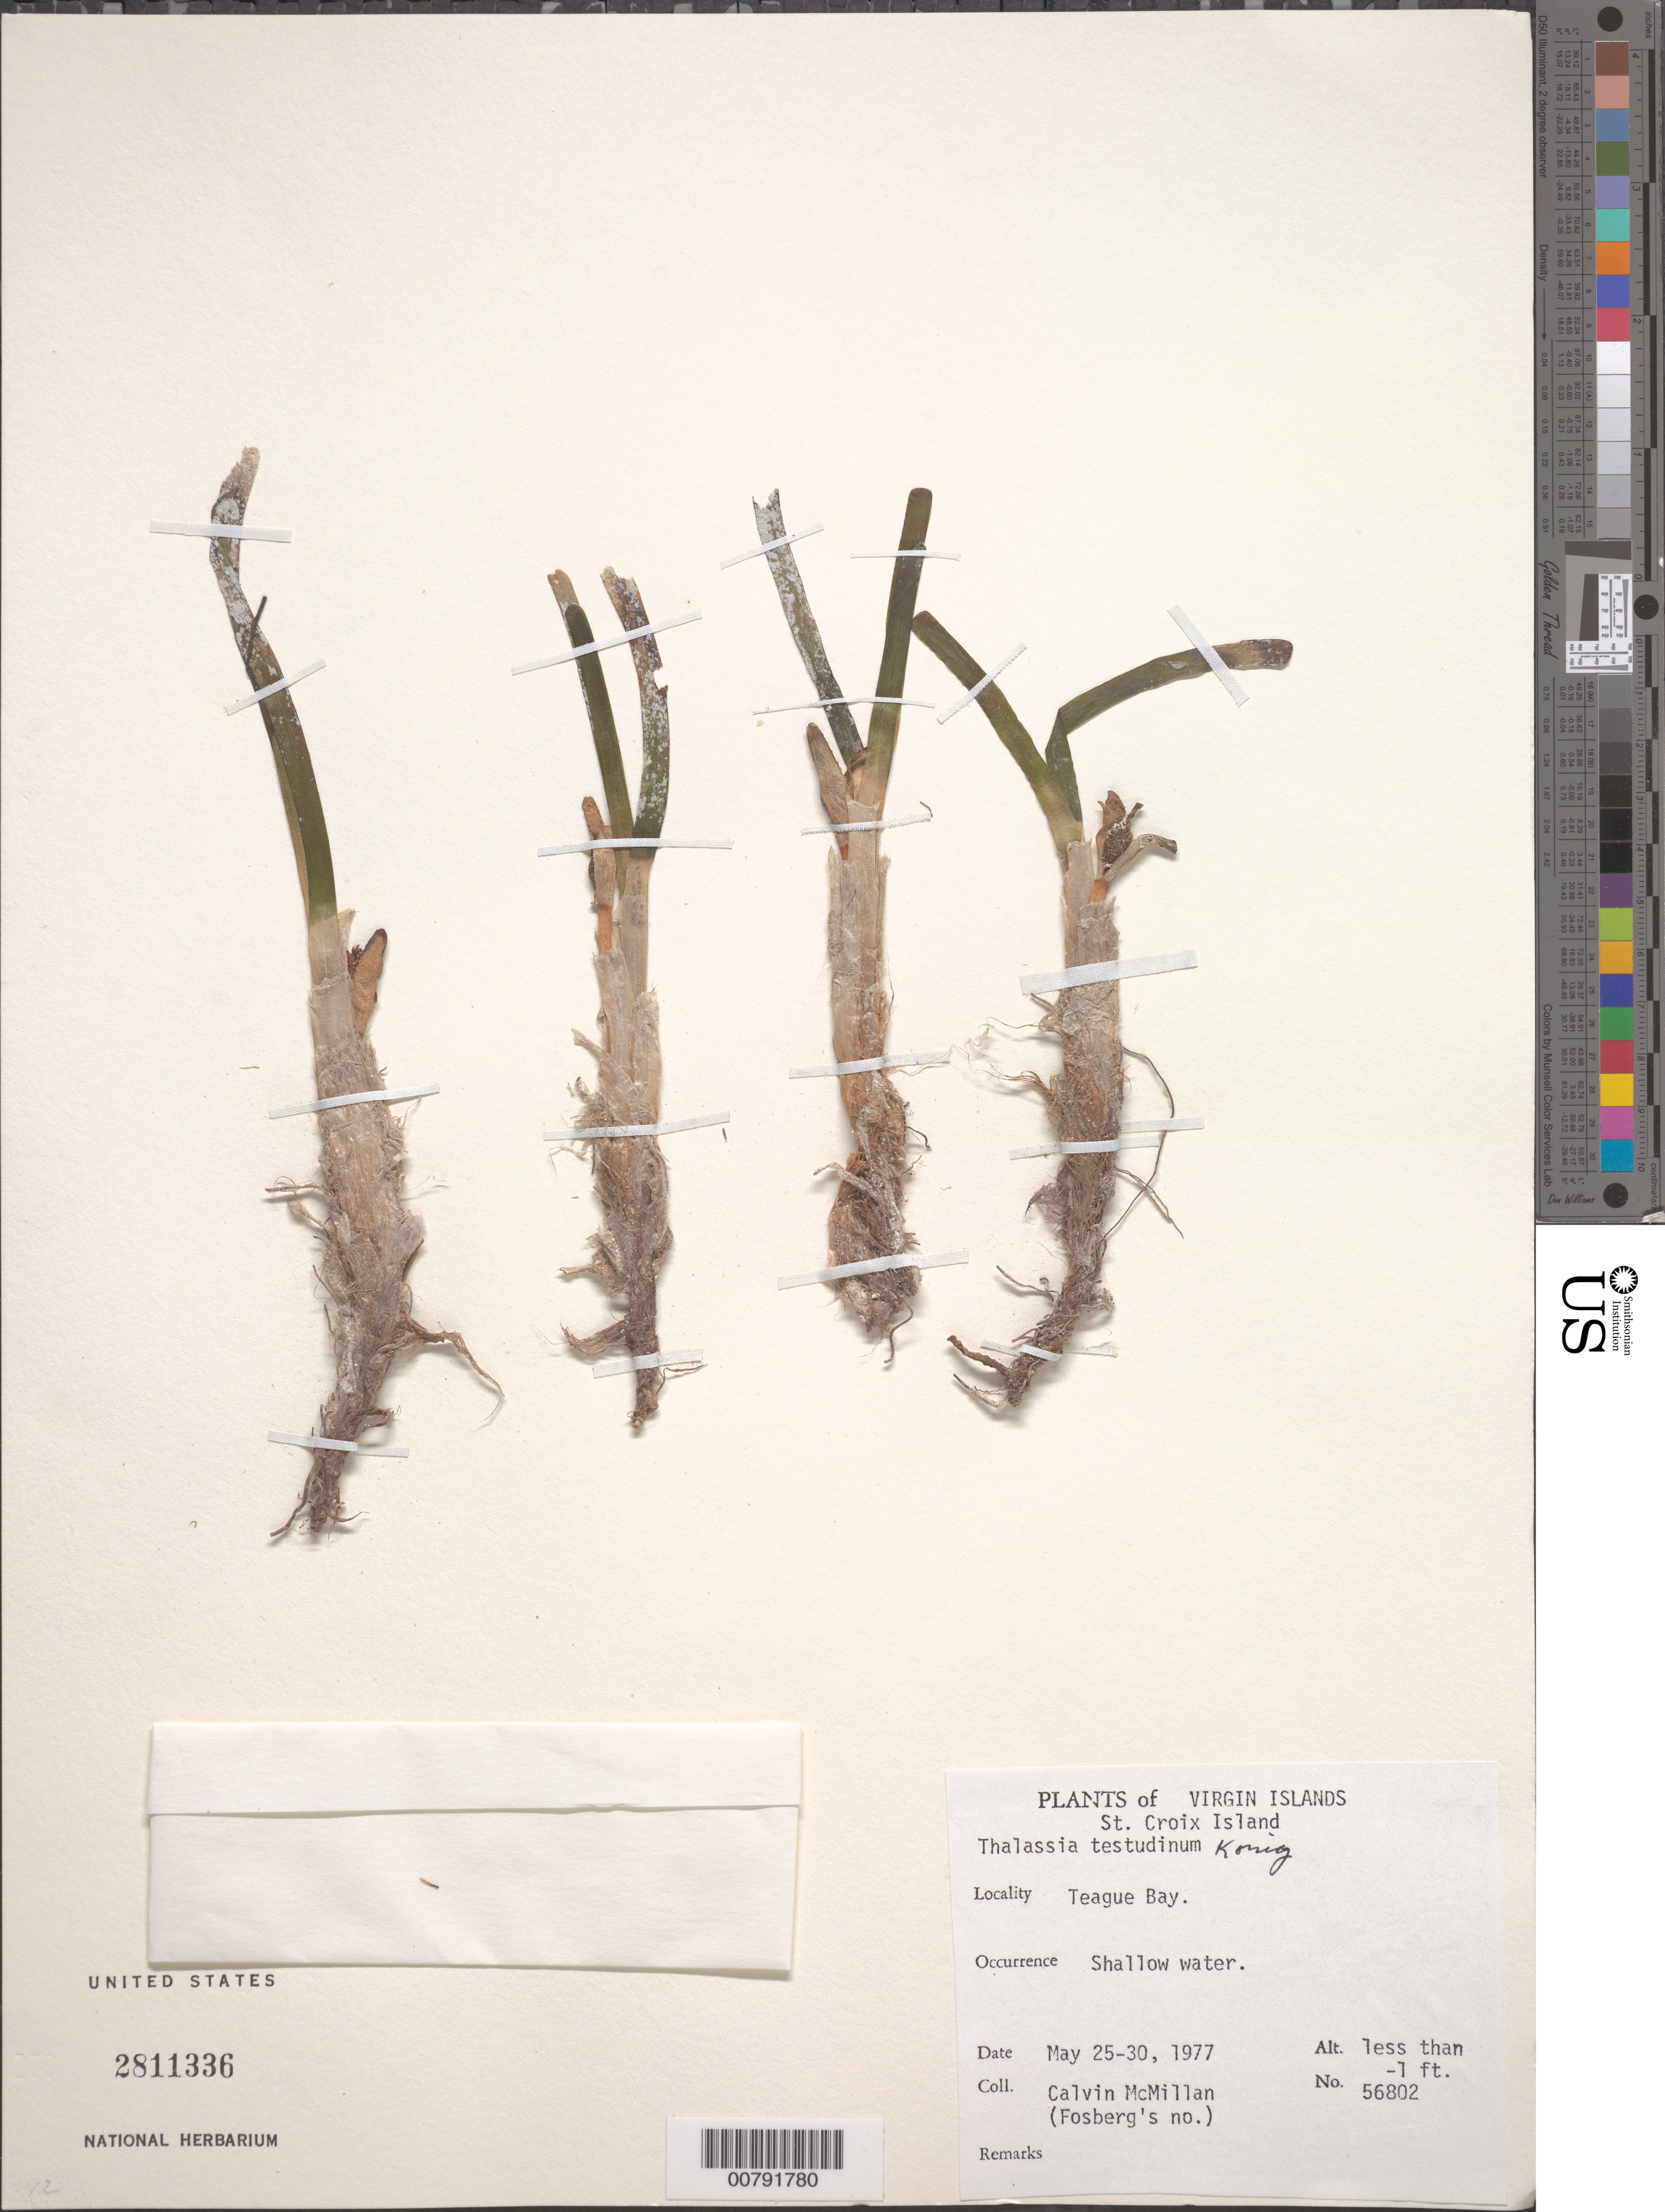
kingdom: Plantae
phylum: Tracheophyta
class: Liliopsida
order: Alismatales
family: Hydrocharitaceae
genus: Thalassia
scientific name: Thalassia testudinum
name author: Banks & Sol. ex K.D. Koenig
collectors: C. McMillan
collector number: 56802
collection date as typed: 25 May 1977 to 30 May 1977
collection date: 1977-05-25/1977-05-30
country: U.S. Virgin Islands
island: St. Croix I.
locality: Teague Bay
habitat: Shallow water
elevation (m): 0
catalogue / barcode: US 2811336